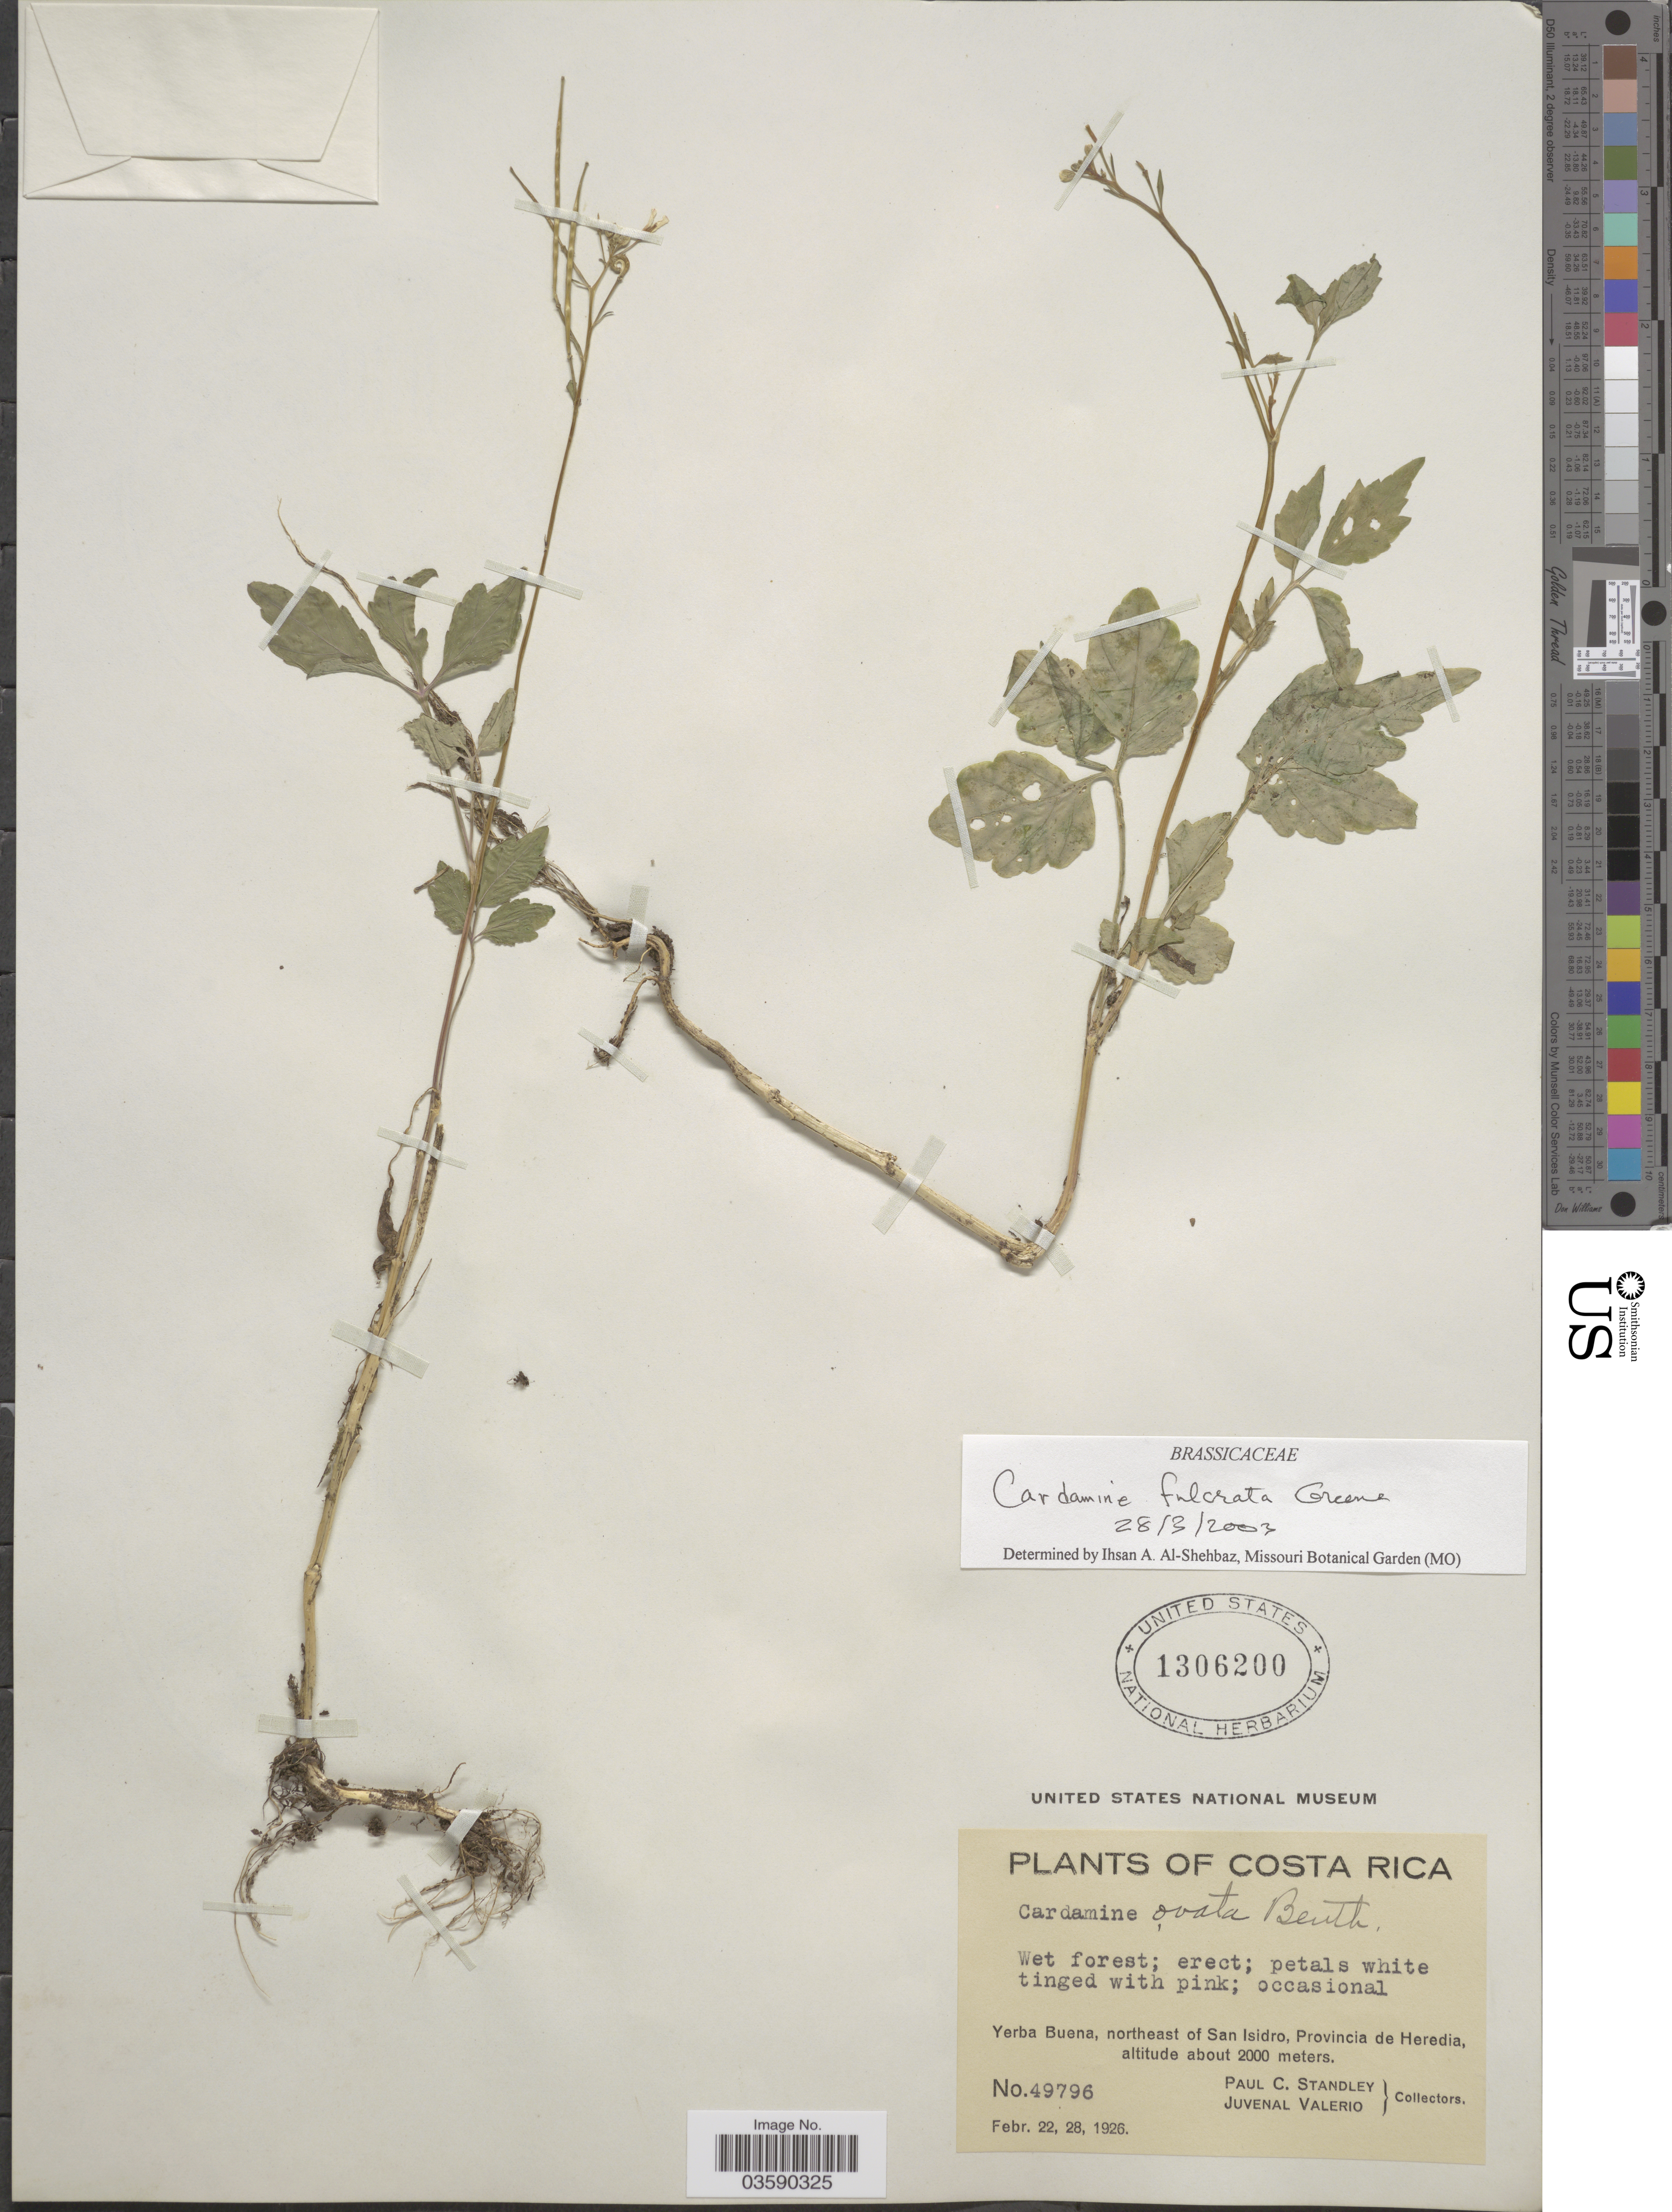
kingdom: Plantae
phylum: Tracheophyta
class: Magnoliopsida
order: Brassicales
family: Brassicaceae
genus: Cardamine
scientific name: Cardamine fulcrata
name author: Greene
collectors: P. C. Standley & J. Valerio R.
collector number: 49796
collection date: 1926-02-22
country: Costa Rica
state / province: Heredia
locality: Yeba Buena, northeast of San Isidro.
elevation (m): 2000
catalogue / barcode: US 1306200